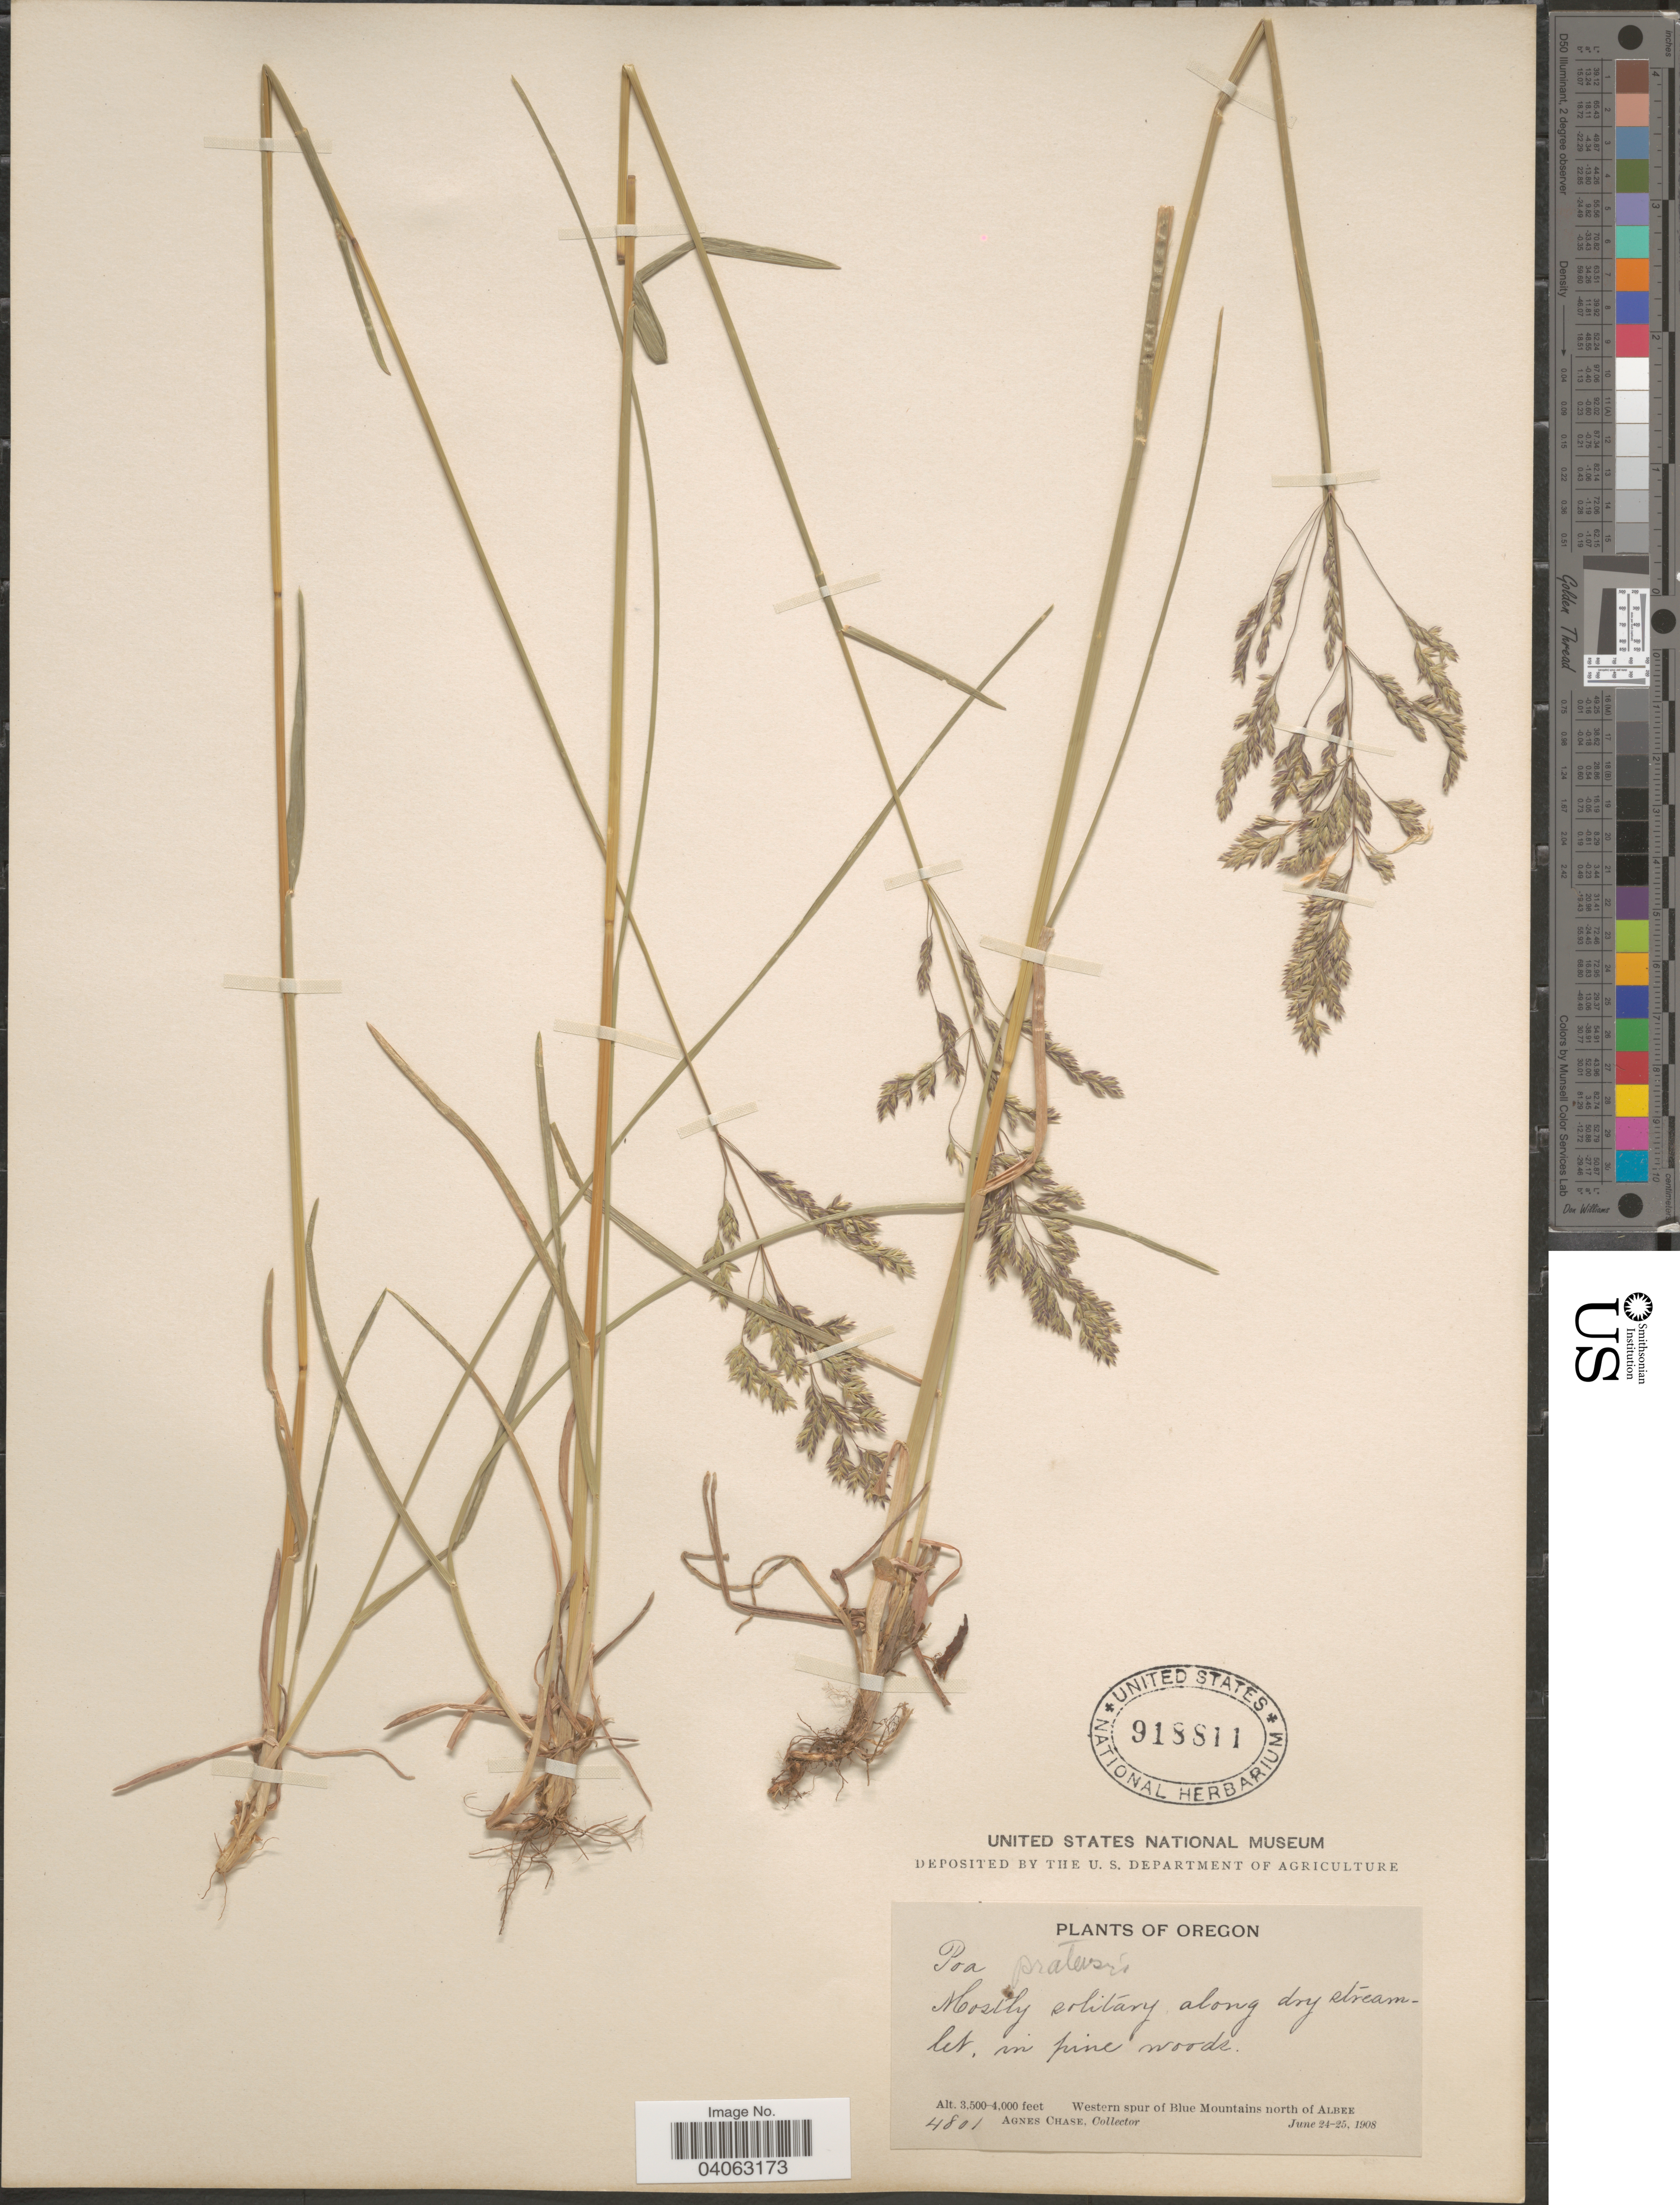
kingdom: Plantae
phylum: Tracheophyta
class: Liliopsida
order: Poales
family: Poaceae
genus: Poa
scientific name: Poa pratensis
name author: L.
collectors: A. Chase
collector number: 4801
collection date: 1908-06-24/1908-06-25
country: United States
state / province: Oregon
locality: Western spur of Blue Mountains north of Albee.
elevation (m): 1067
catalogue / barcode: US 918811